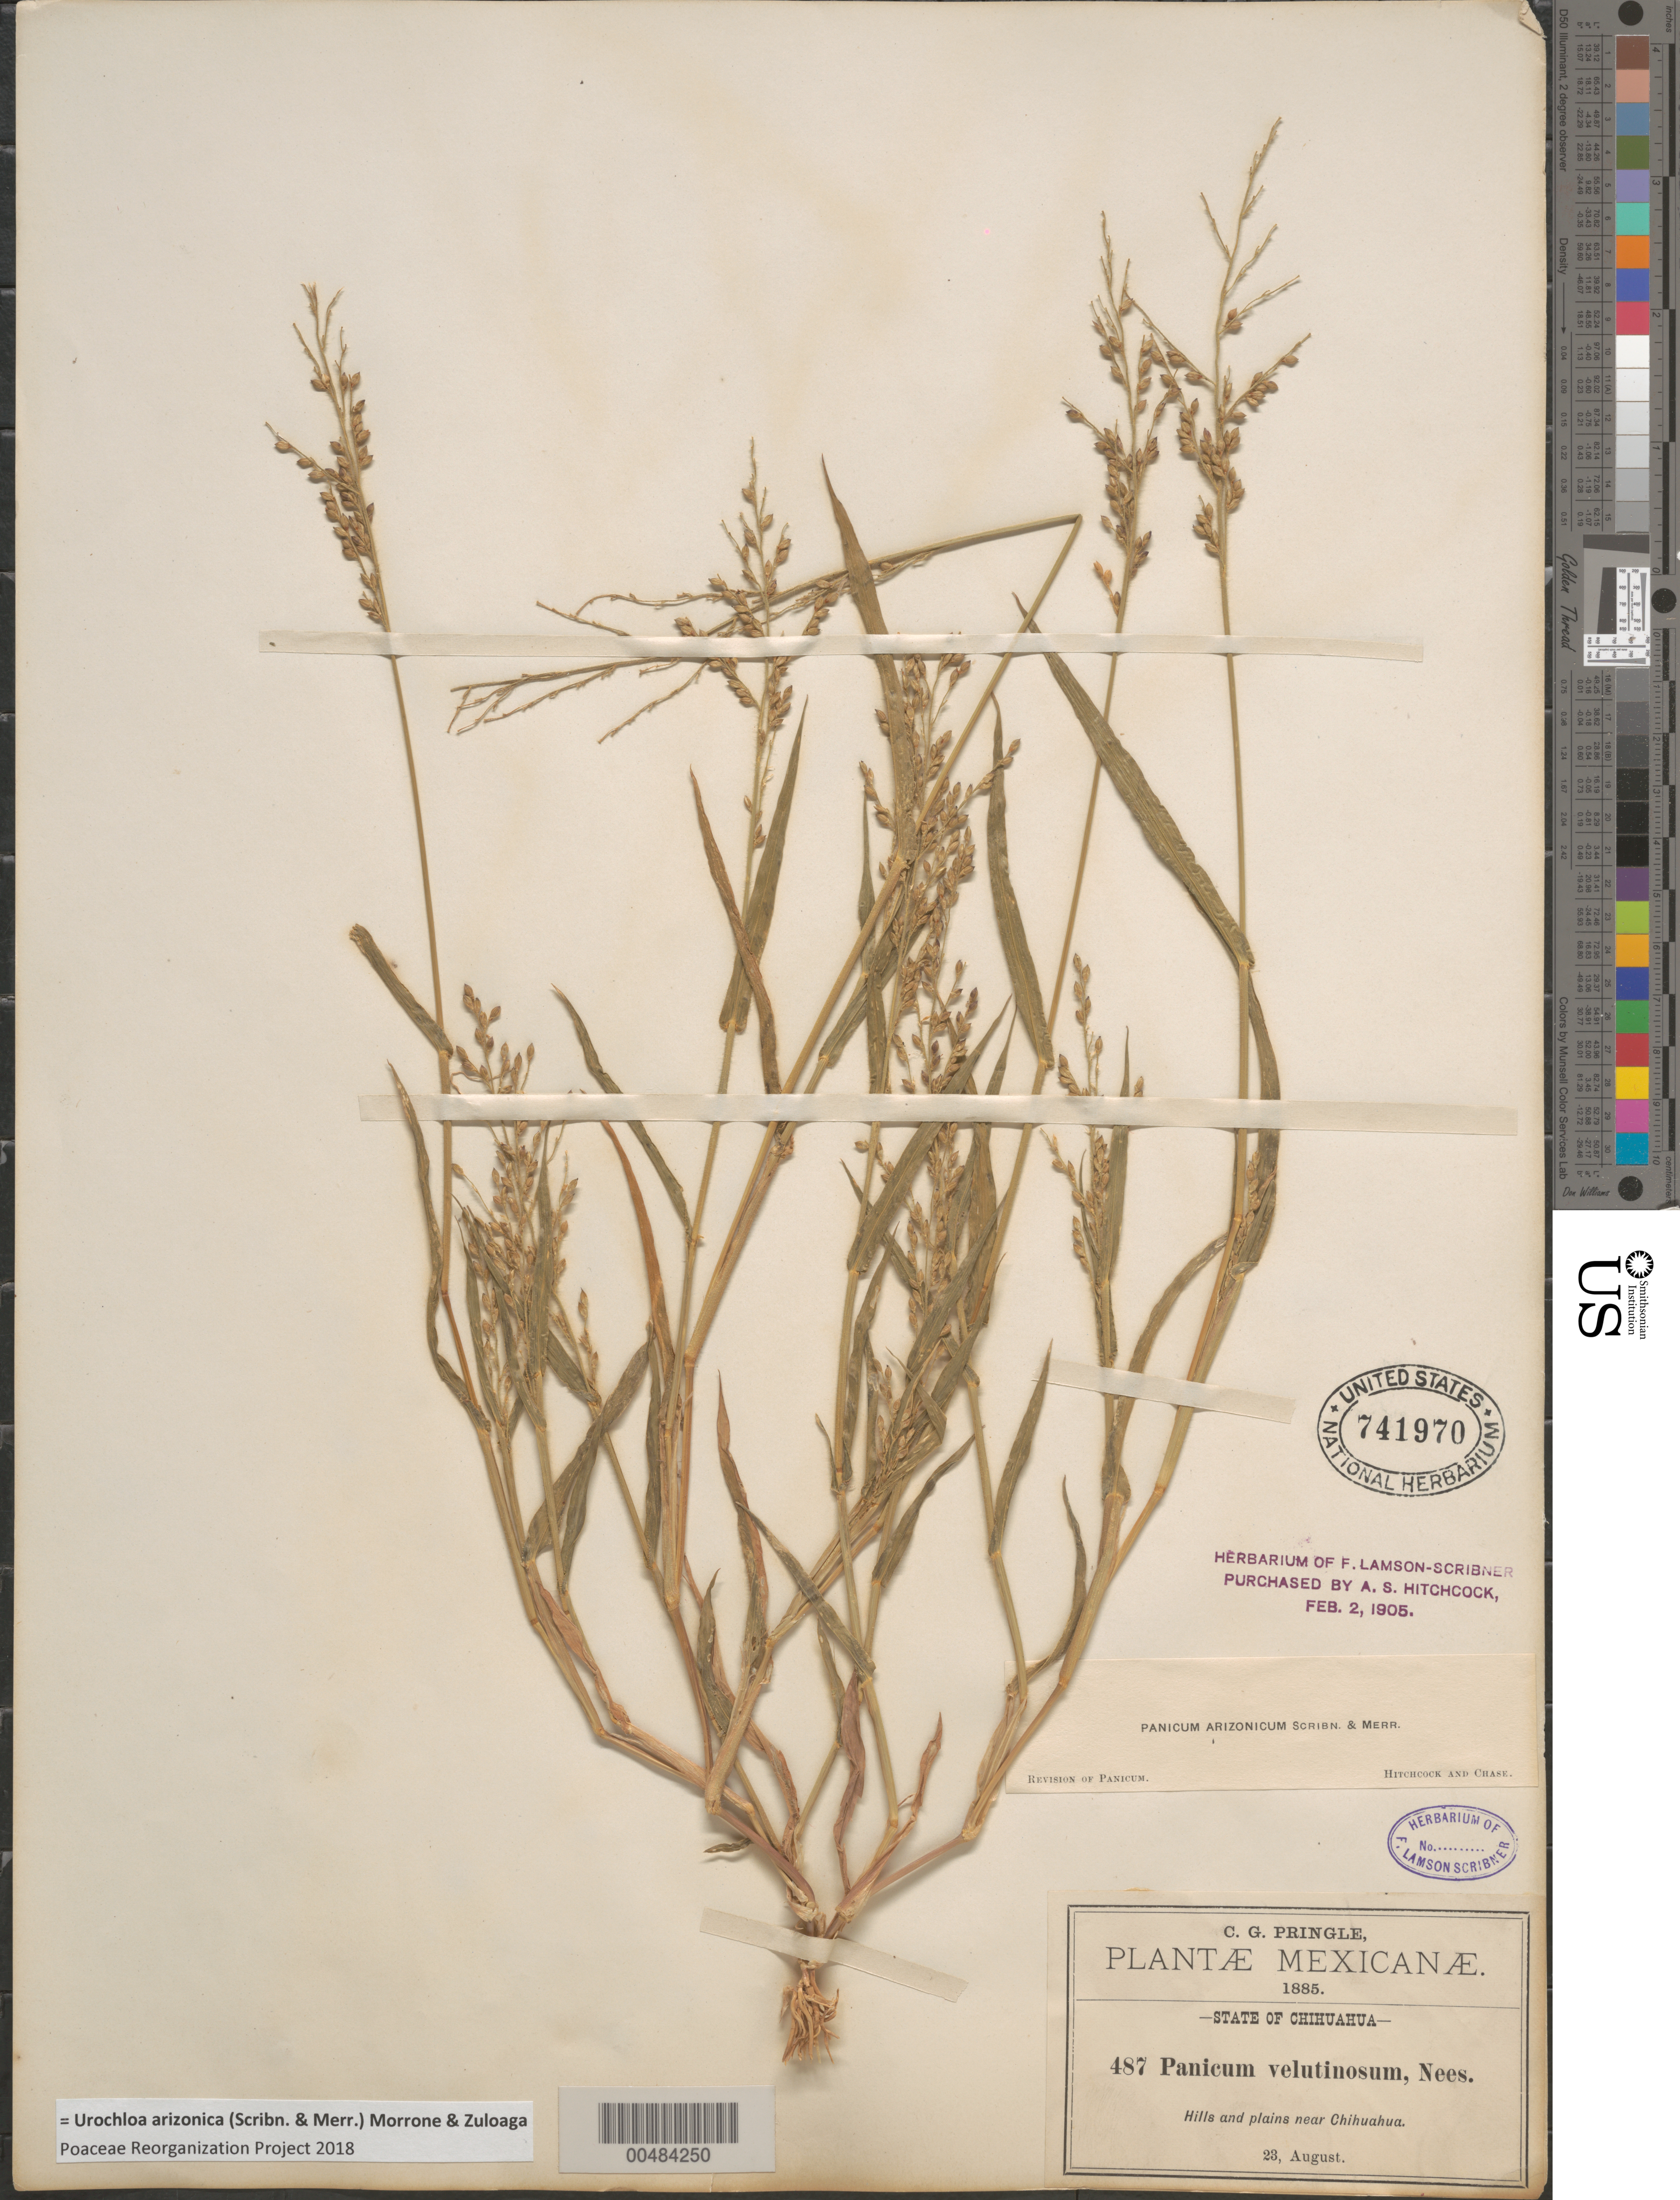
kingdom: Plantae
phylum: Tracheophyta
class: Liliopsida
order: Poales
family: Poaceae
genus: Brachiaria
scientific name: Brachiaria arizonicum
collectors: C. G. Pringle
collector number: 487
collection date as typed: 23 Aug 1885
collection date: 1885-08-23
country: Mexico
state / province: Chihuahua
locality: Hills and plains near Chihuahua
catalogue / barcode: US 741970